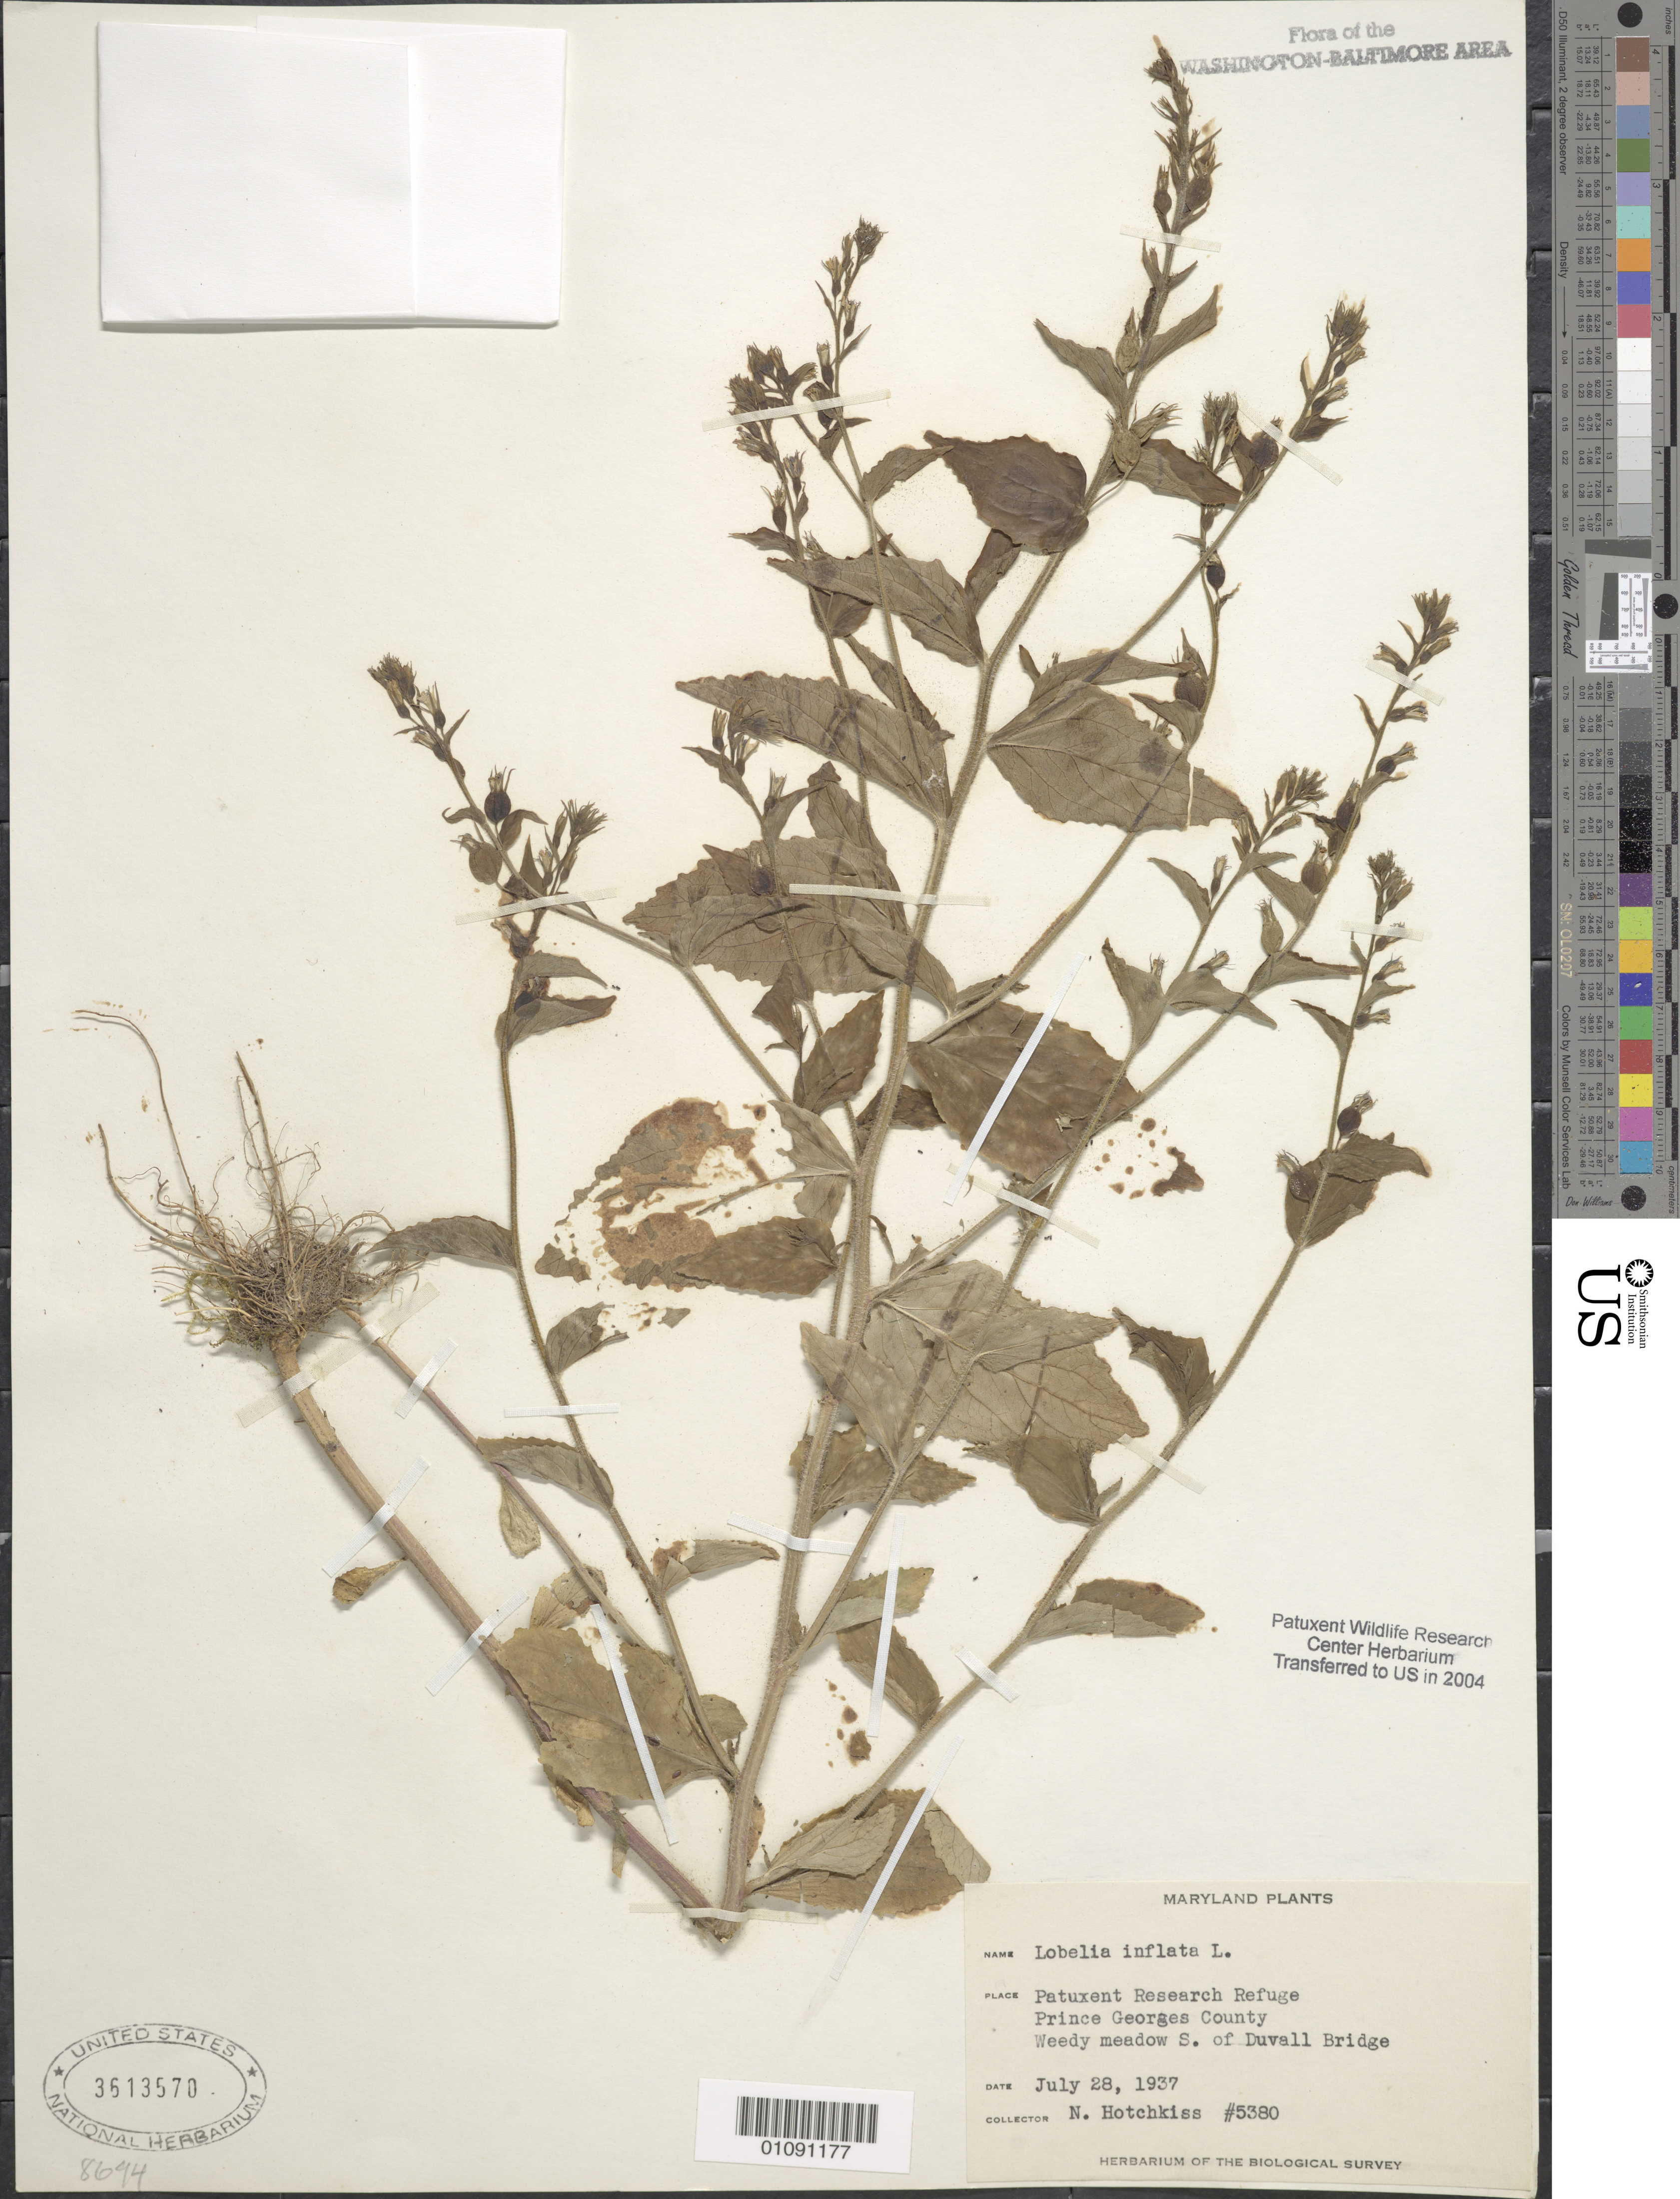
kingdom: Plantae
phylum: Tracheophyta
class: Magnoliopsida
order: Asterales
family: Campanulaceae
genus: Lobelia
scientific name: Lobelia inflata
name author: L.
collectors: N. Hotchkiss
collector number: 5380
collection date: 1937-07-28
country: United States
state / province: Maryland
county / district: Prince George's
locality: Patuxent Wildlife Refuge. S. of Duvall Bridge.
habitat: Weedy meadow.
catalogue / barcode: US 3613570